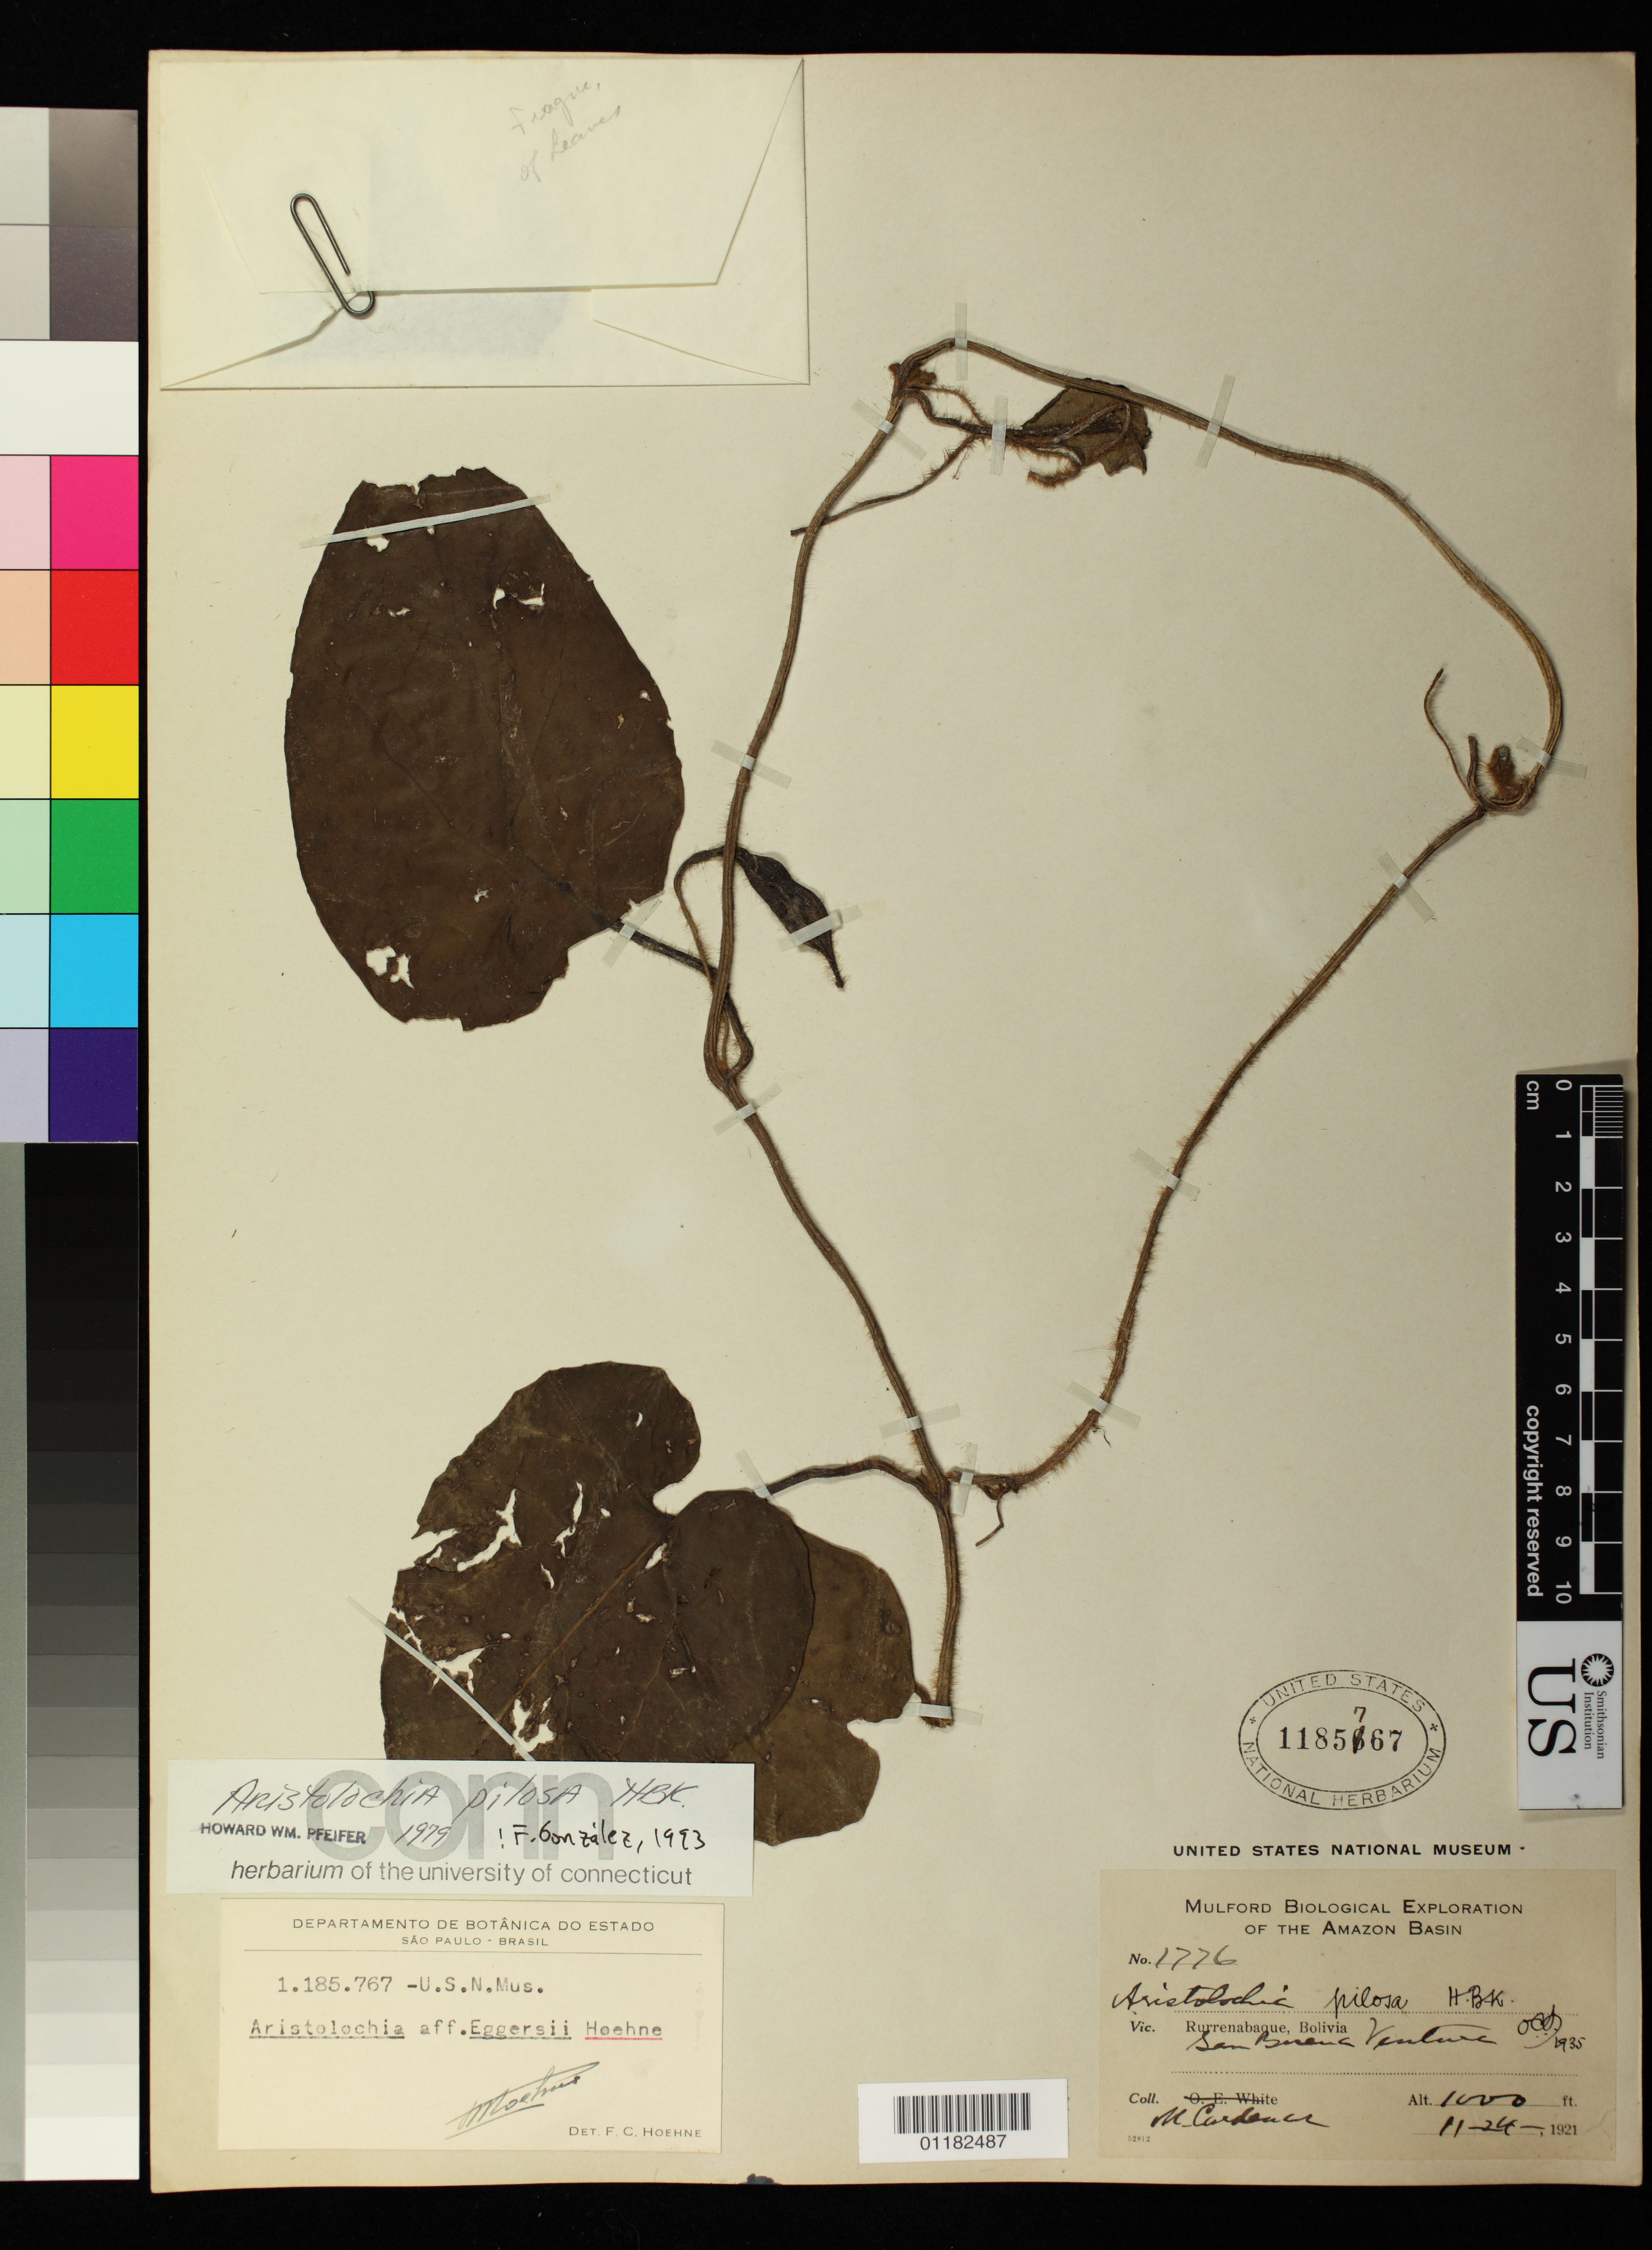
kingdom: Plantae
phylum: Tracheophyta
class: Magnoliopsida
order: Piperales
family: Aristolochiaceae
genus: Aristolochia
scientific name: Aristolochia pilosa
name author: Kunth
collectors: M. Cárdenas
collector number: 1776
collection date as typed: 11-24-1921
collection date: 1921-11-24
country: Bolivia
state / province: La Paz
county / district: Iturralde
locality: San Buena Ventura. Rurrenabaque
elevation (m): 305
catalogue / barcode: US 1185767